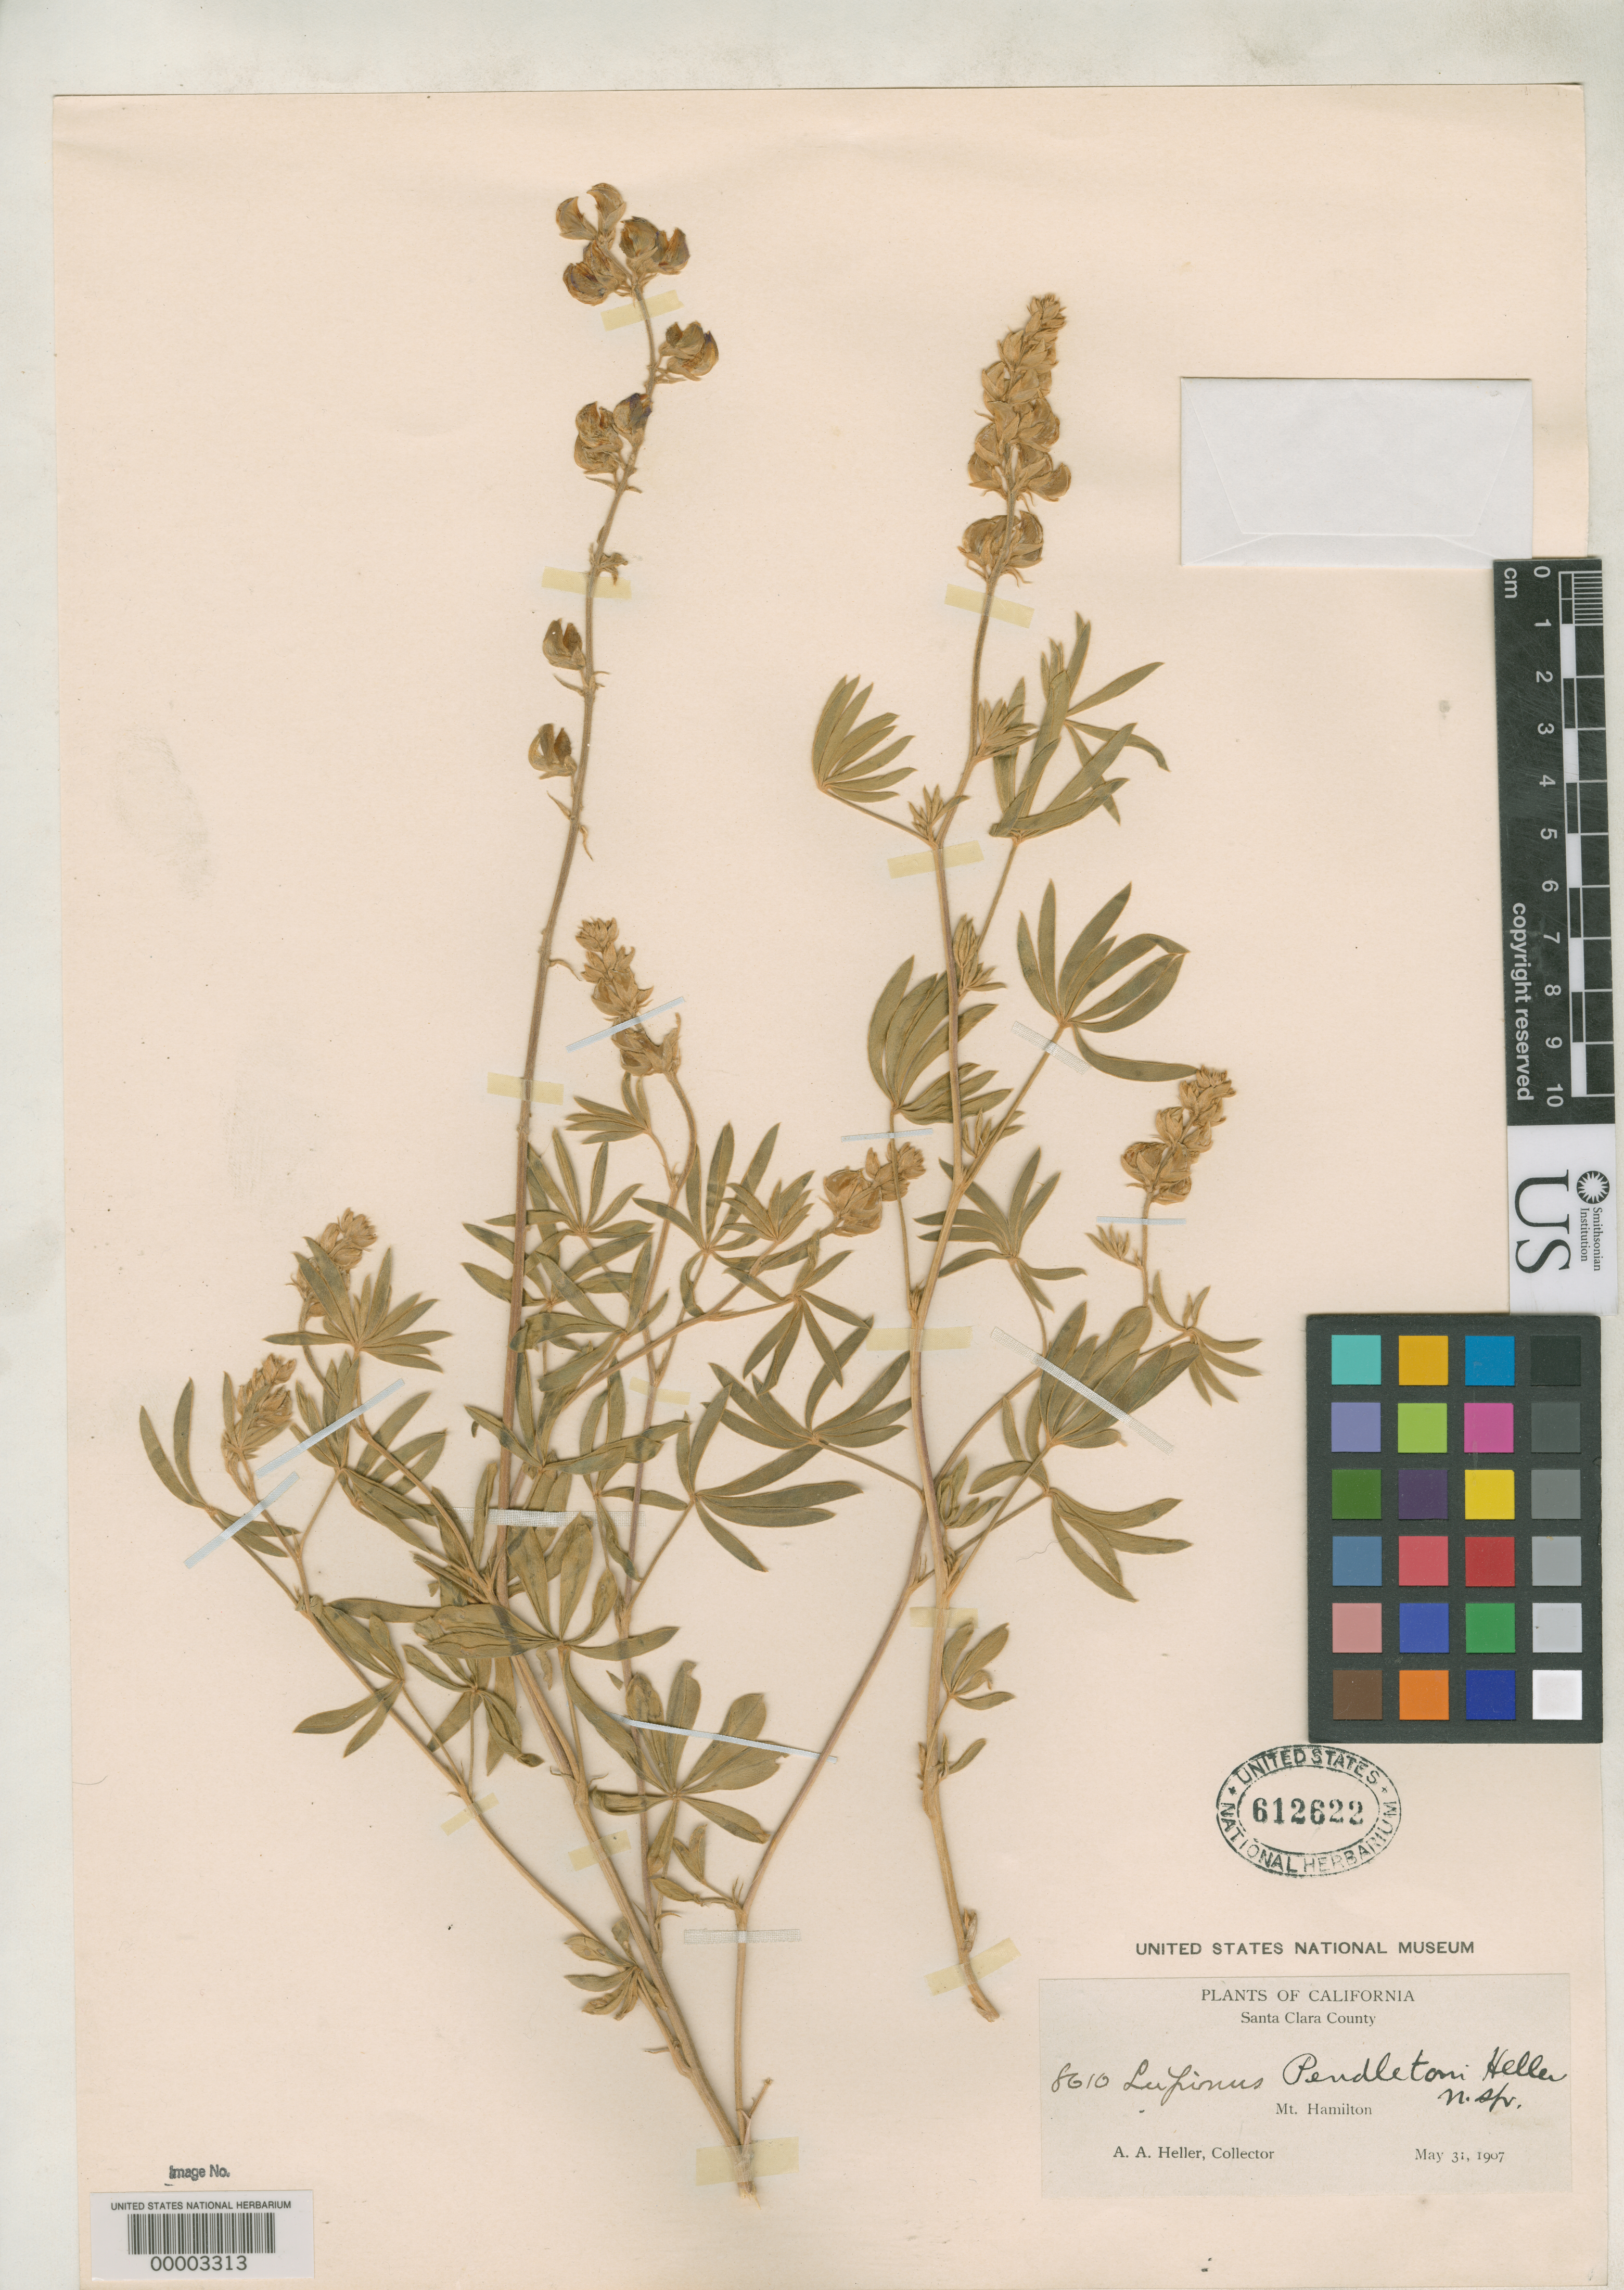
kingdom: Plantae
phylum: Tracheophyta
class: Magnoliopsida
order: Fabales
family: Fabaceae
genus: Lupinus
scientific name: Lupinus pendeltoni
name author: A. Heller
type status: Isotype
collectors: A. A. Heller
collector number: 8610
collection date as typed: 31 May 1907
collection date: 1907-05-31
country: United States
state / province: California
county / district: Santa Clara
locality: Mt. Hamilton, Copernicus Peak.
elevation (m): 1280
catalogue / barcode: US 612622